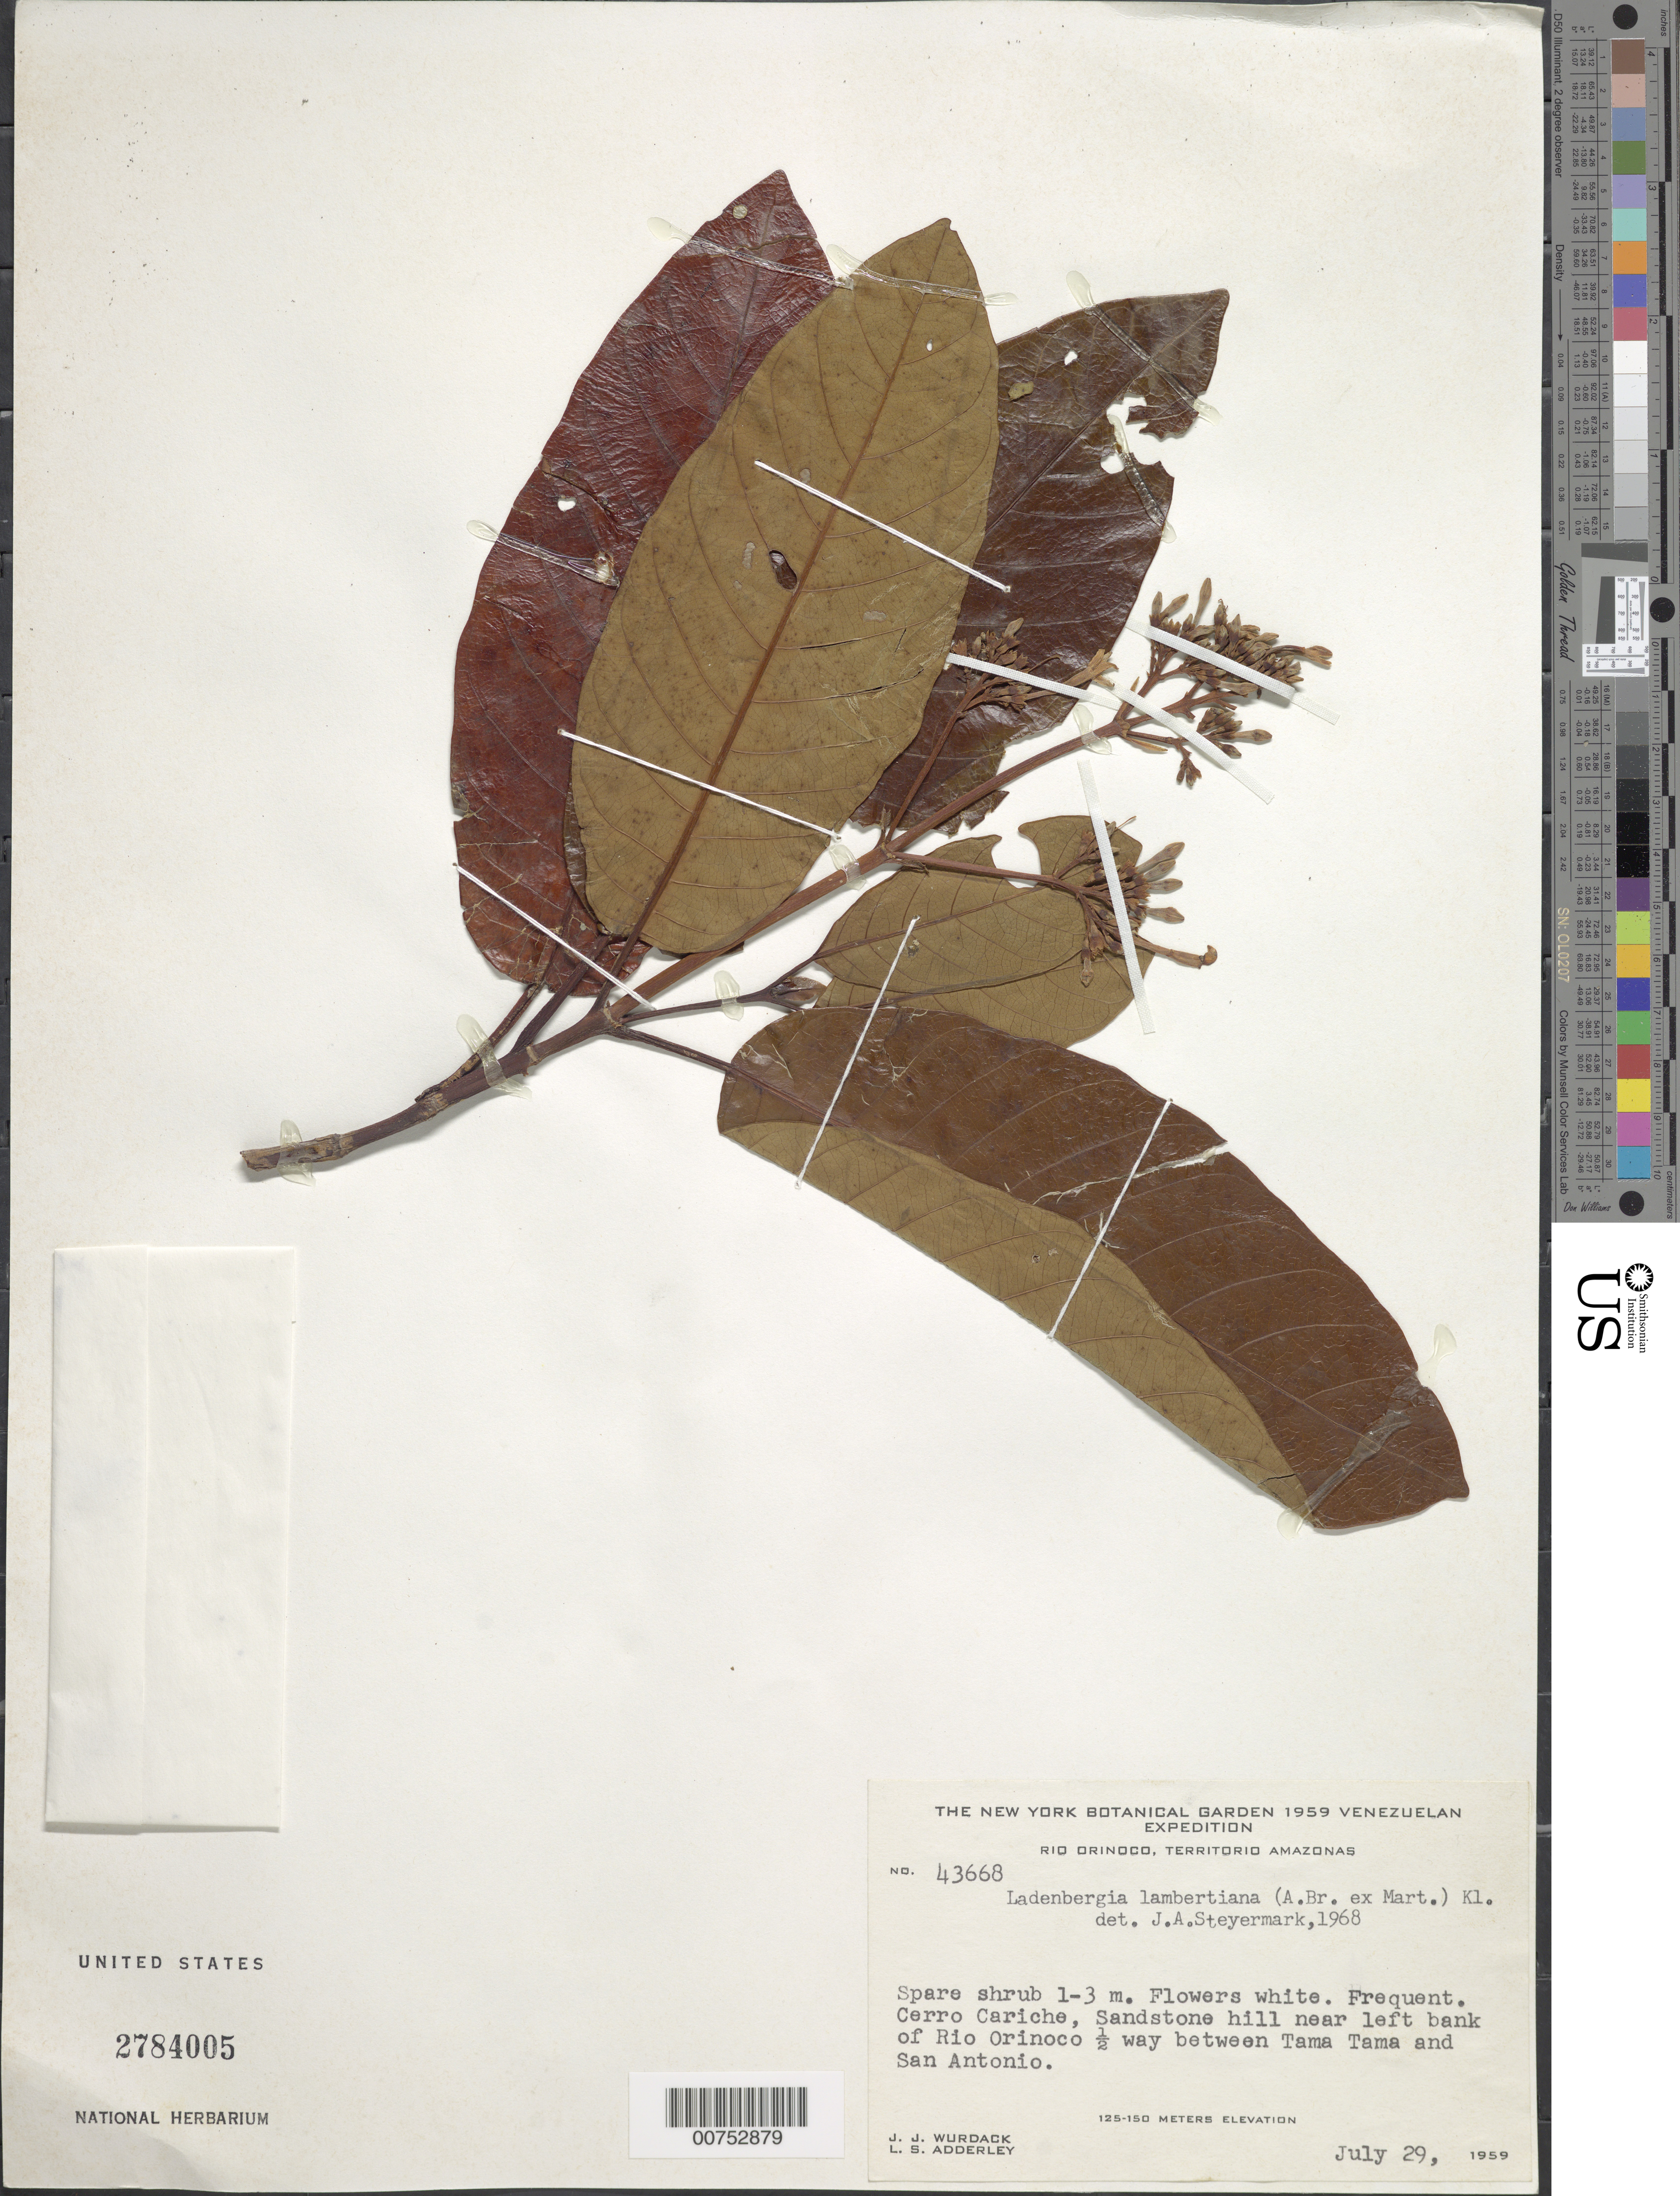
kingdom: Plantae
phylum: Tracheophyta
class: Magnoliopsida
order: Gentianales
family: Rubiaceae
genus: Ladenbergia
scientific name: Ladenbergia lambertiana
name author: (A. Braun ex Mart.) Klotzsch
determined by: Steyermark, Julian A., (VEN)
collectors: J. J. Wurdack & L. S. Adderley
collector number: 43668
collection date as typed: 28-Jul-59 to 29-Jul-59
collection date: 1959-07-28/1959-07-29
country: Venezuela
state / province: Amazonas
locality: Cerro Cariche; Río Orinoco, left bank; 1/2 way between Tama Tama and San Antonio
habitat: Sandstone hill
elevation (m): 125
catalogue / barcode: US 2784005